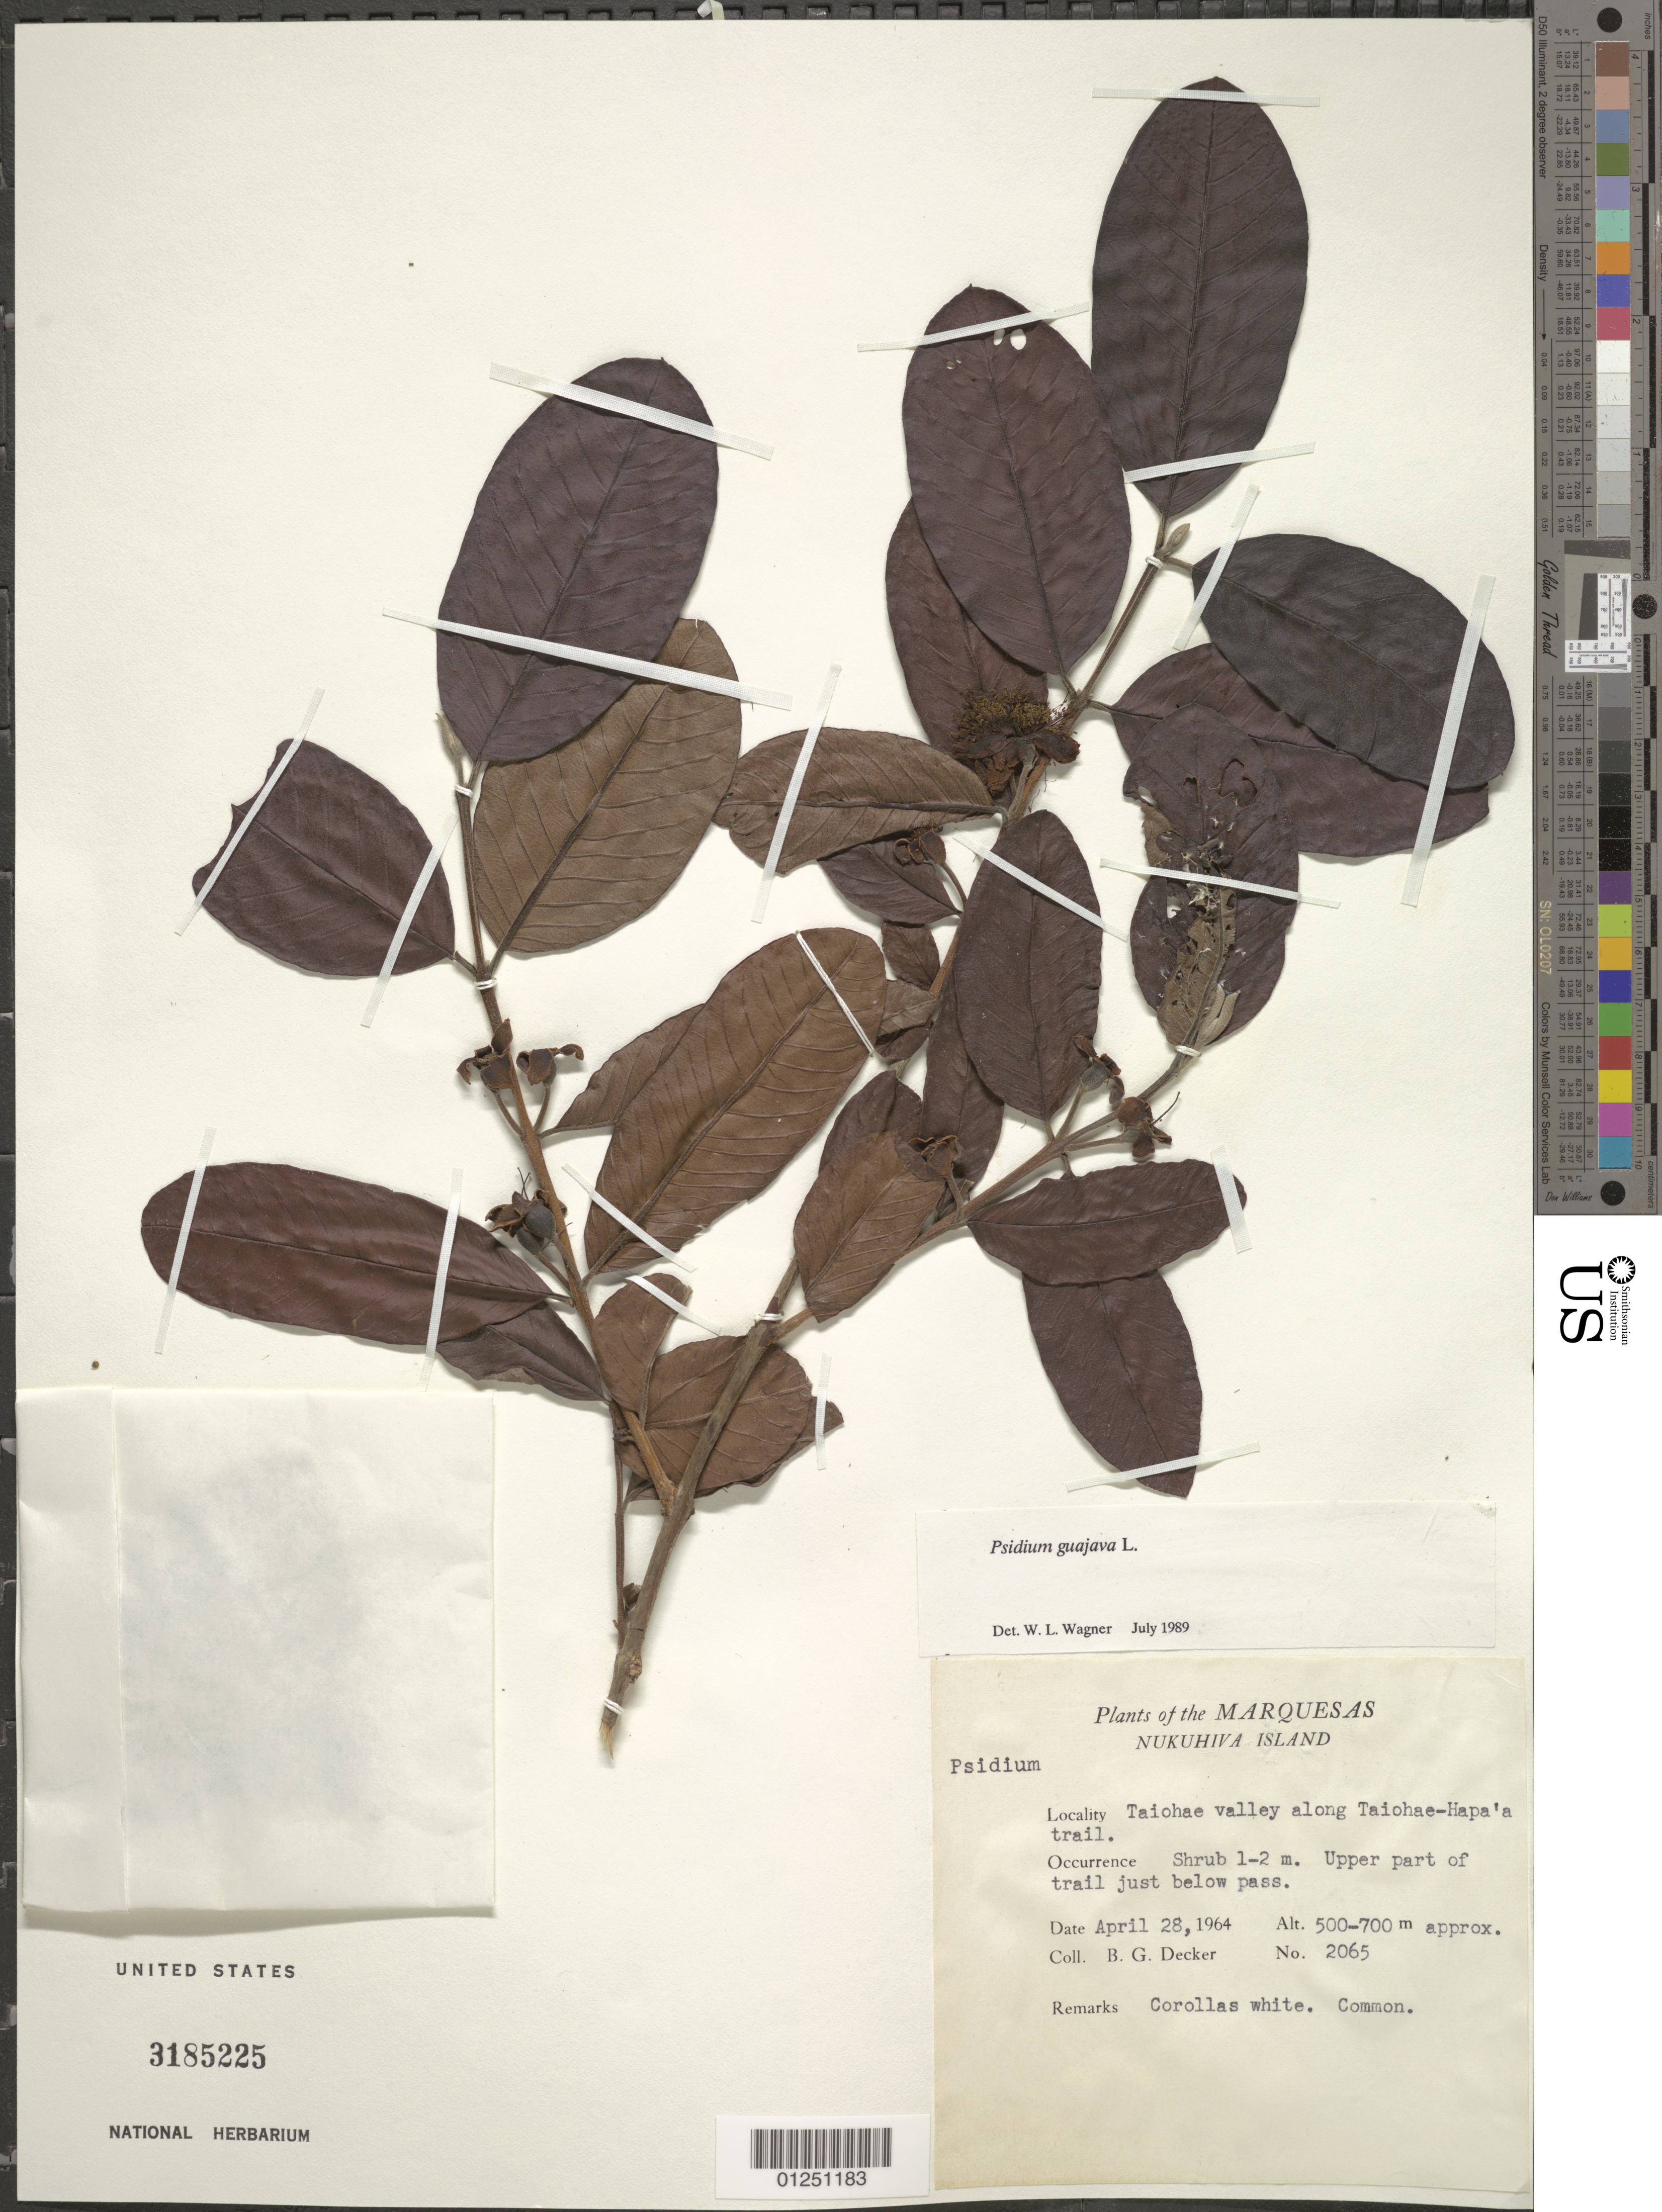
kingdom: Plantae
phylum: Tracheophyta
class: Magnoliopsida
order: Myrtales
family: Myrtaceae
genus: Psidium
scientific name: Psidium guajava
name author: L.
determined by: Wagner, W. L., (BOT), Smithsonian Institution - National Museum of Natural History (UNITED STATES)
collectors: B. G. Decker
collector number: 2065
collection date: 1964-04-28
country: French Polynesia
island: Nuku Hiva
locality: Taiohae Valley along Taiohae-Hapa'a Trail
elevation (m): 500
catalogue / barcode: US 3185225